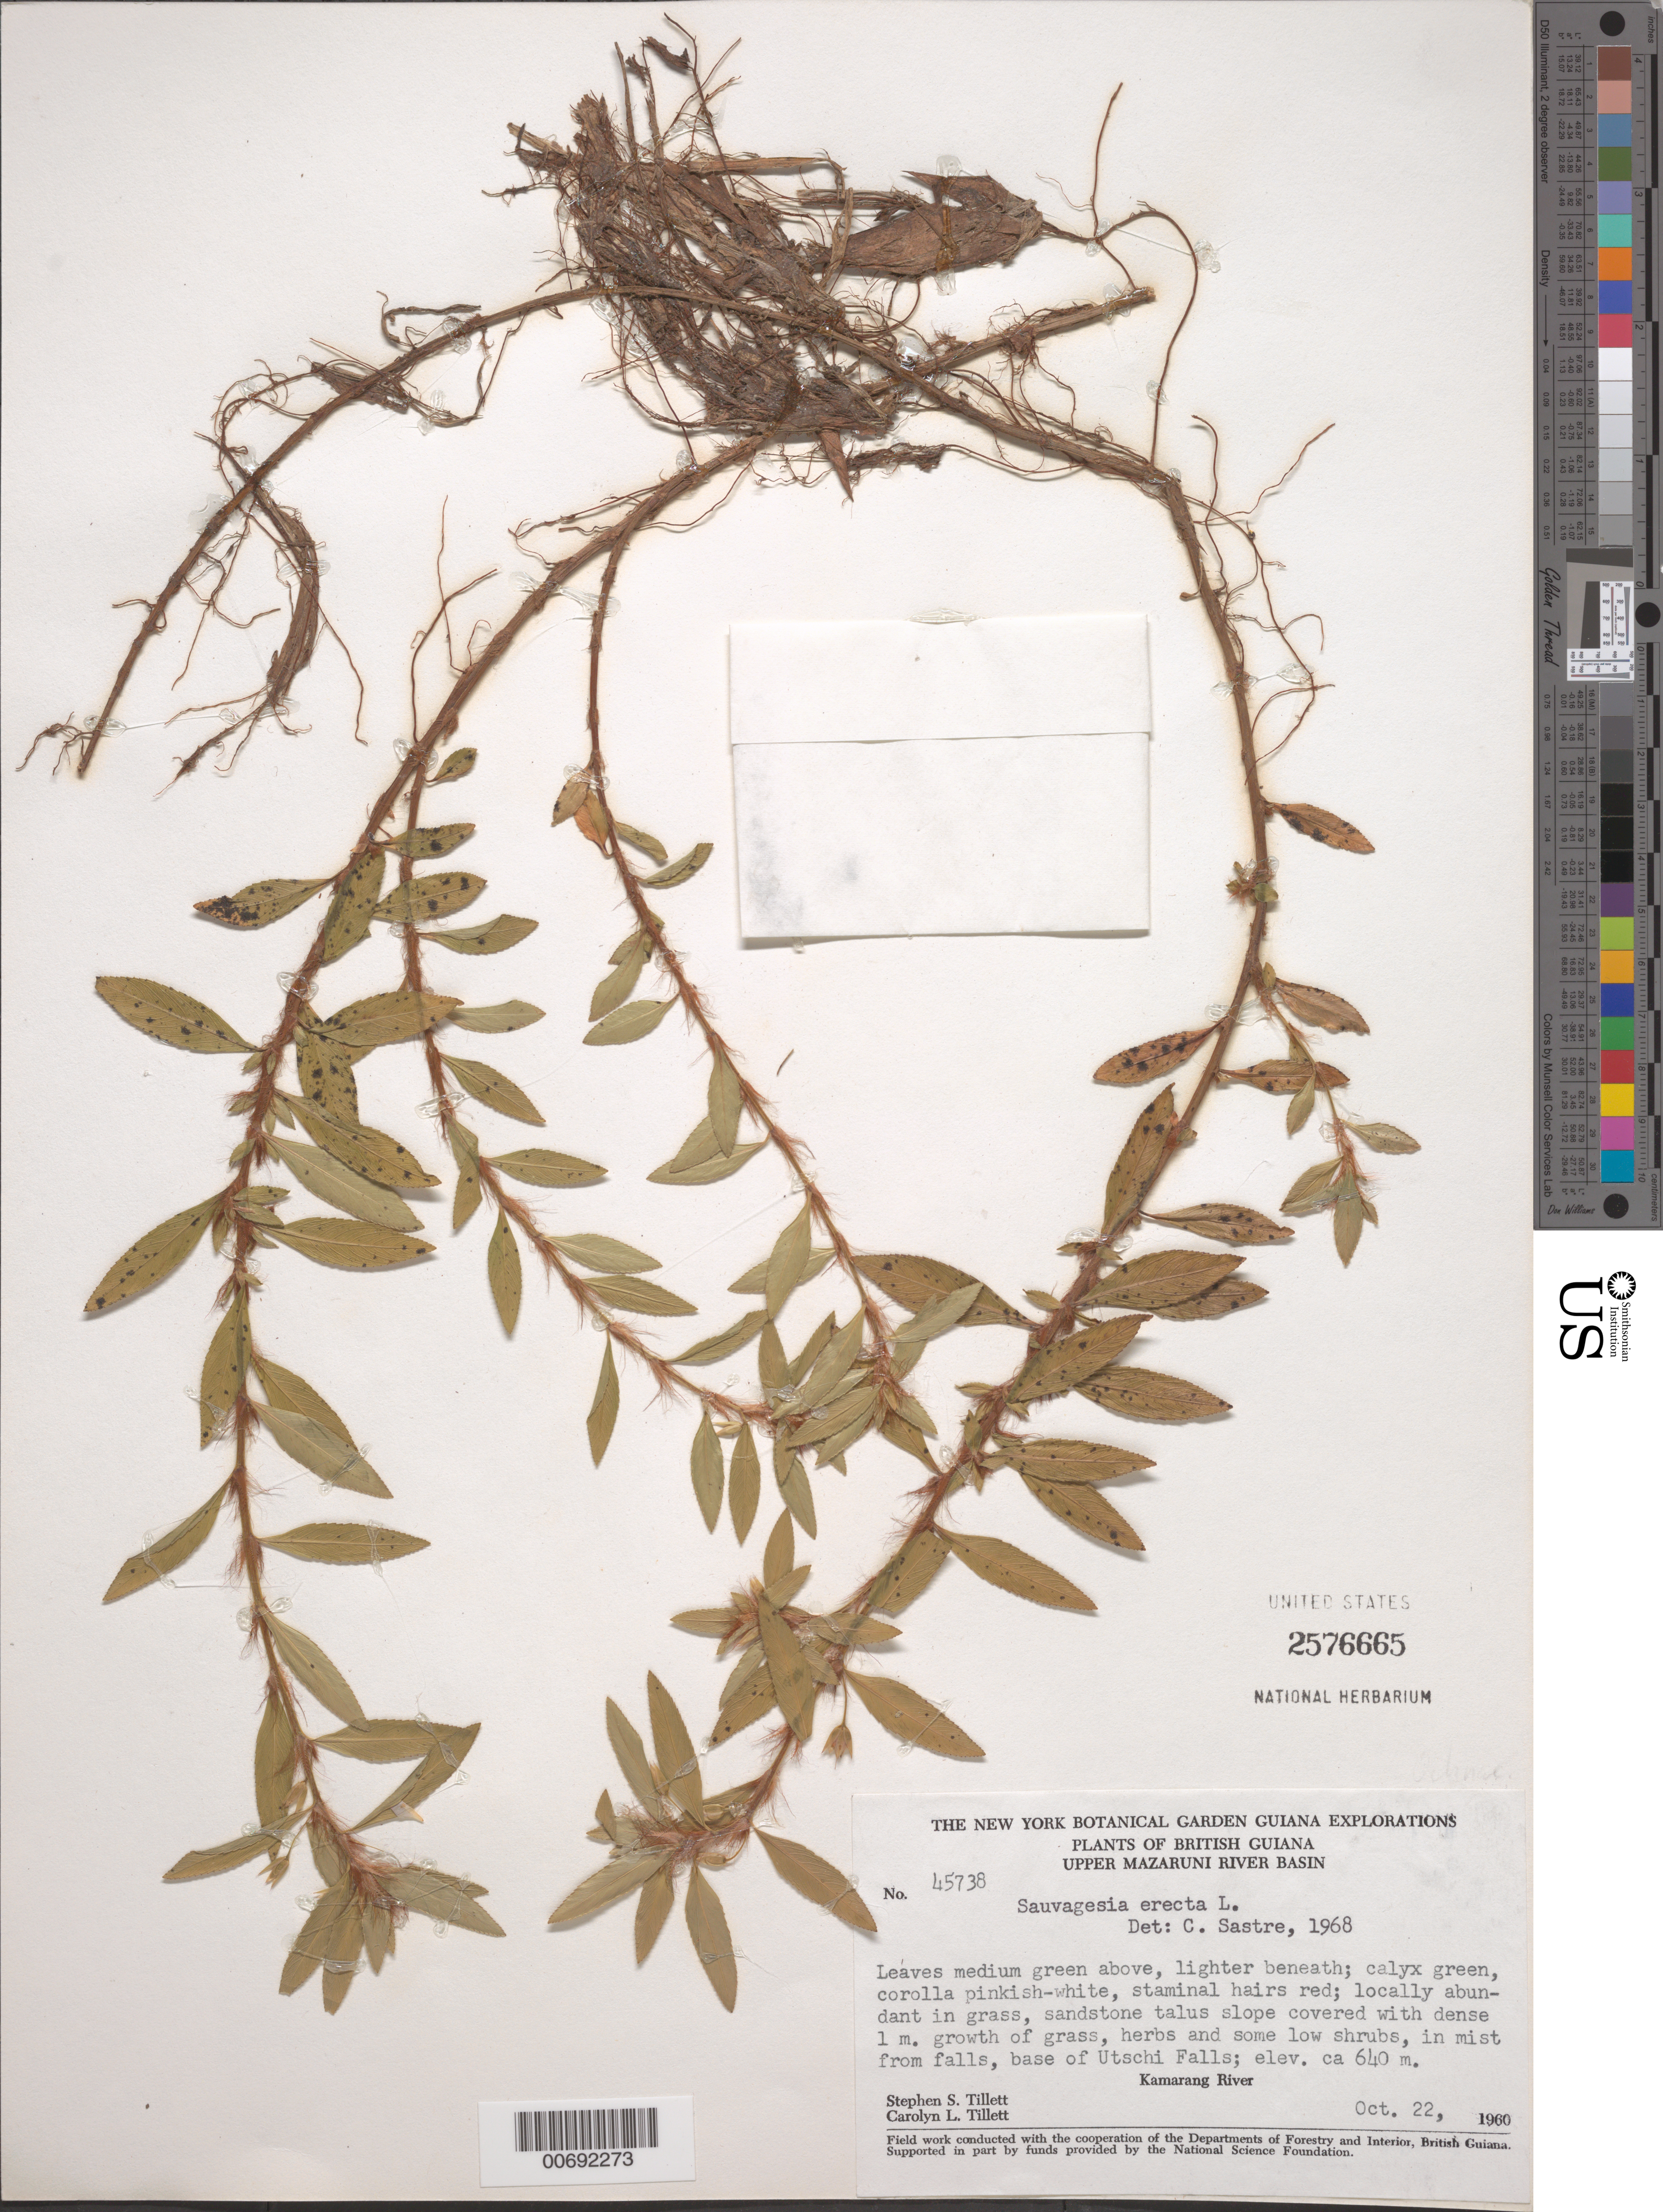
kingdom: Plantae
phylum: Tracheophyta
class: Magnoliopsida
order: Malpighiales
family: Ochnaceae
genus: Sauvagesia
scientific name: Sauvagesia erecta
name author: L.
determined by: Sastre, C. H. L.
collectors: S. S. Tillett, C. L. Tillett & R. Boyan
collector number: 45738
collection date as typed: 22-Oct-60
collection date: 1960-10-22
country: Guyana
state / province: Cuyuni-Mazaruni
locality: Upper Mazaruni River Basin, base of Utschi Falls, Kamarang River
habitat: Sandstone talus slope covered with dense grass, herbs, shrubs in mist from falls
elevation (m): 640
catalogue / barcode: US 2576665